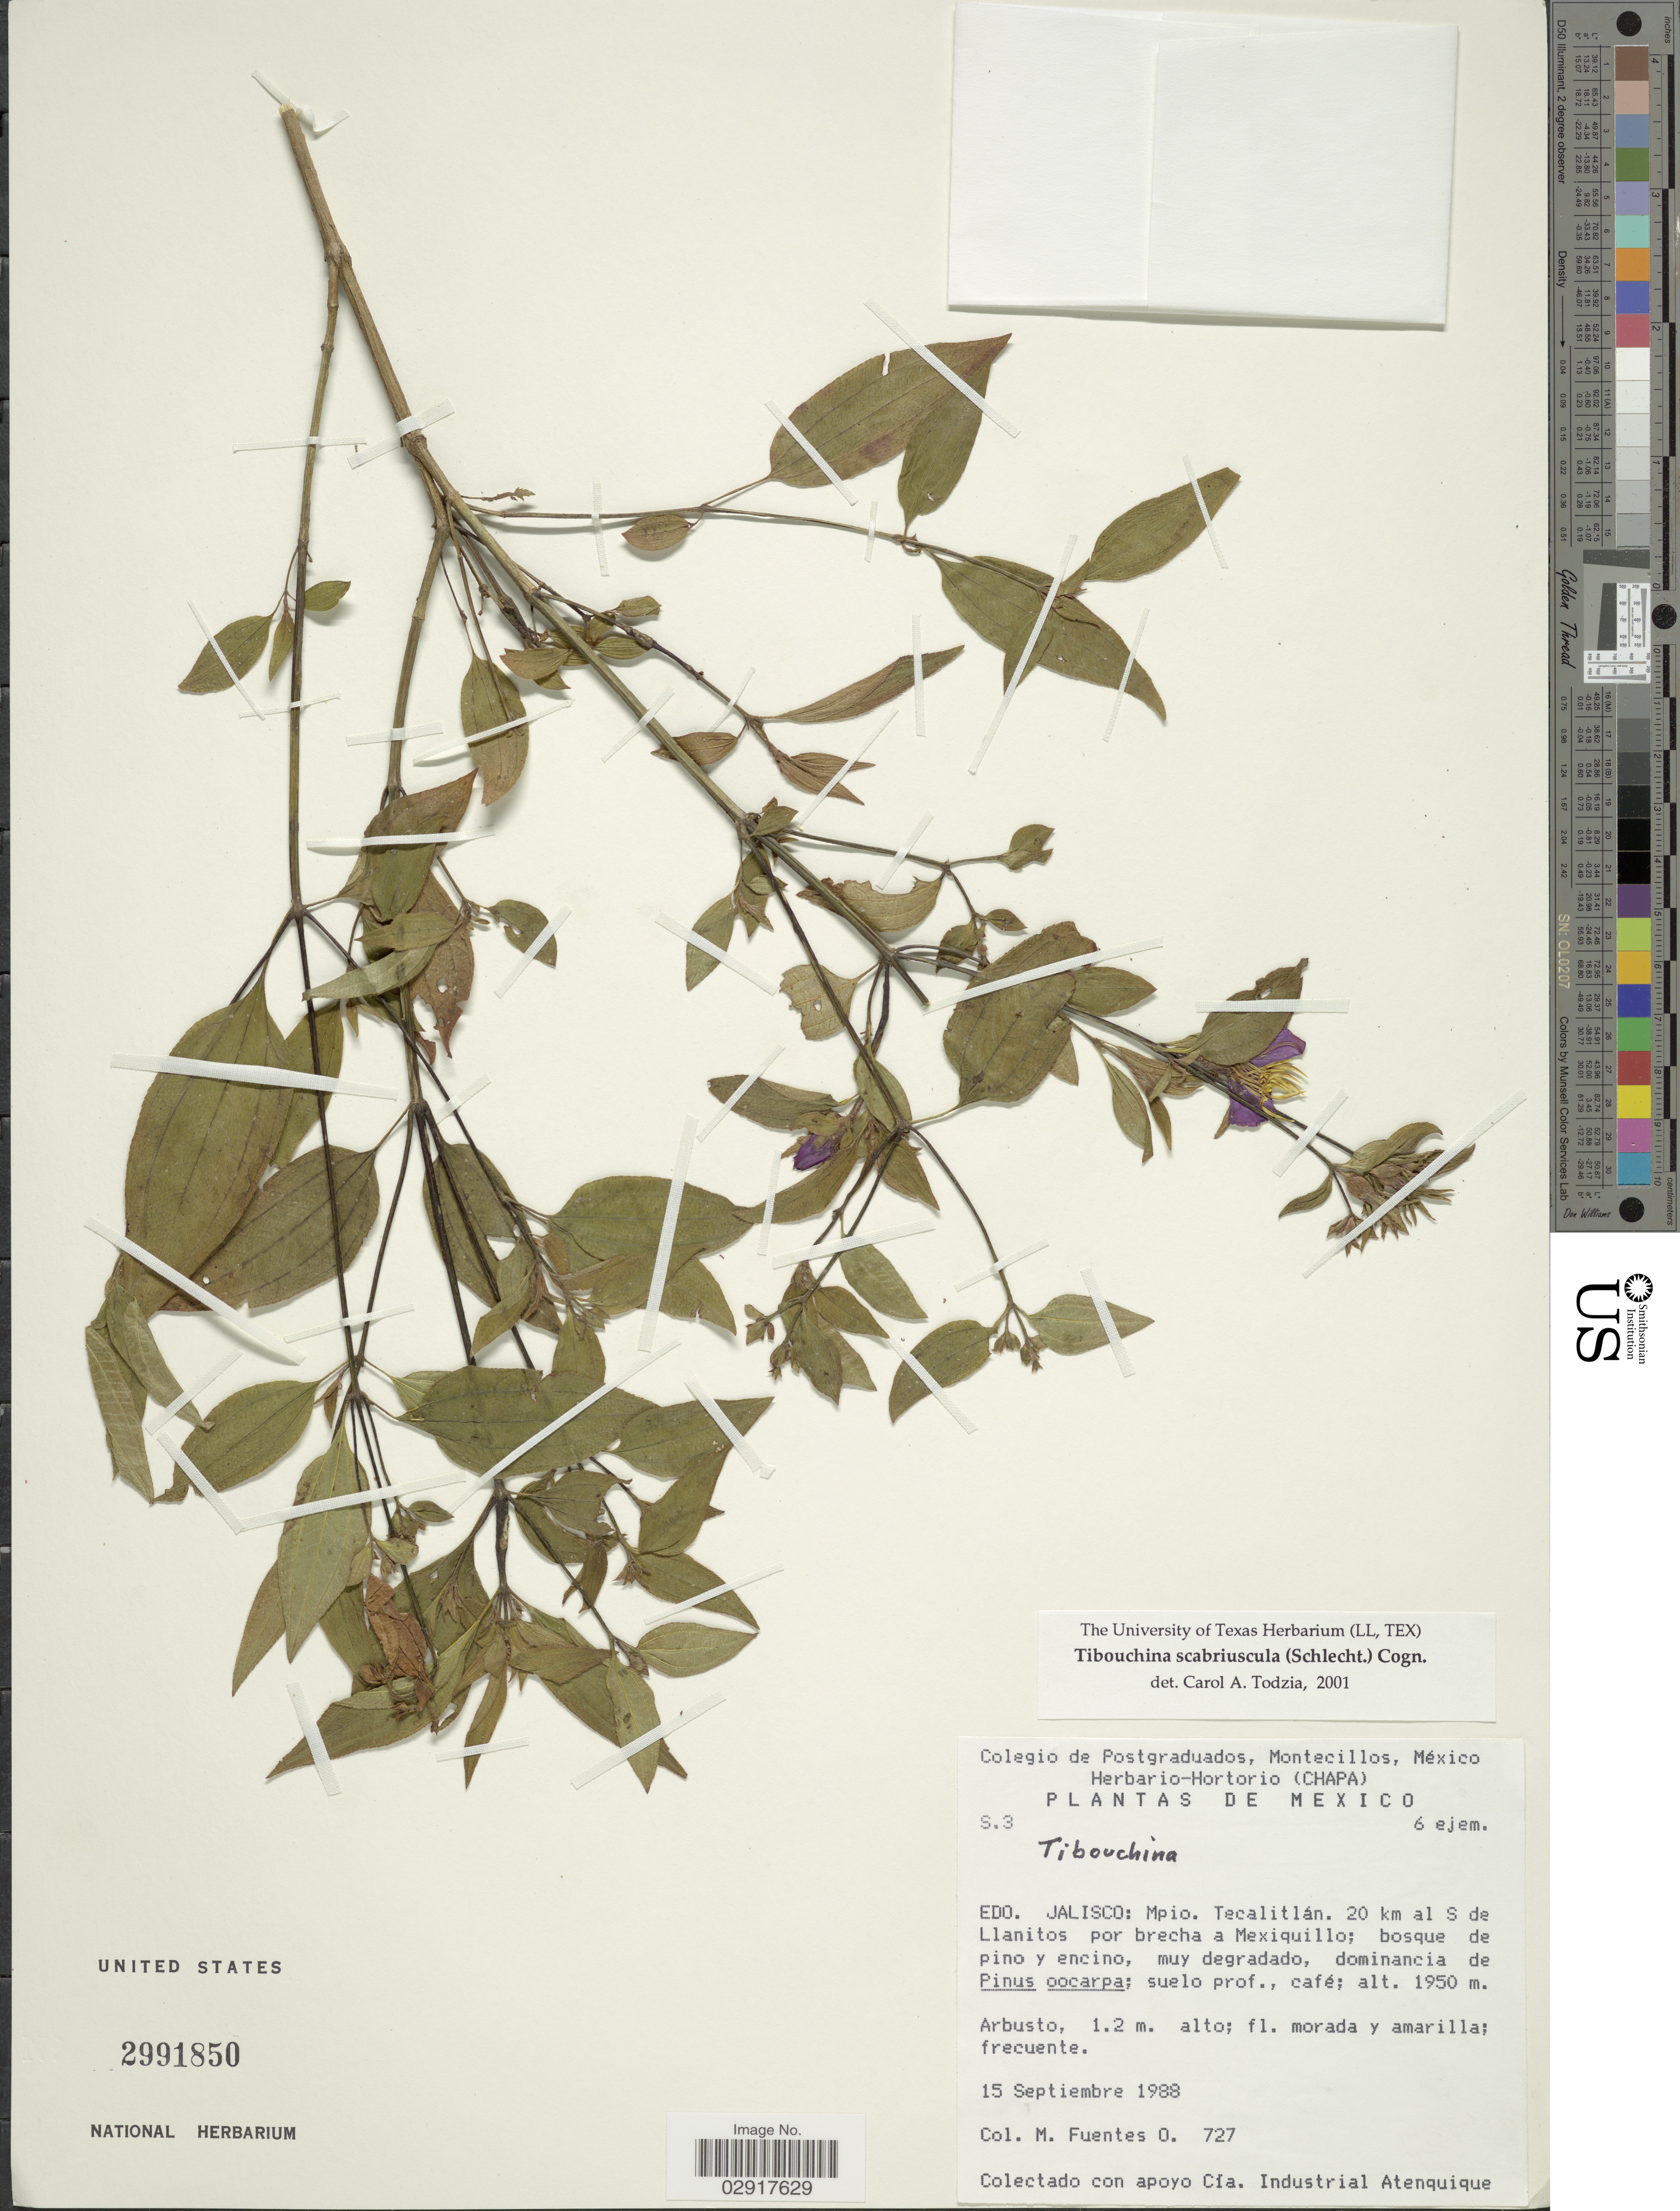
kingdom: Plantae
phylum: Tracheophyta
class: Magnoliopsida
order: Myrtales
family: Melastomataceae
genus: Chaetogastra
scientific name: Chaetogastra scabriuscula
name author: (Schltdl.) P.J.F. Guim. & Michelang.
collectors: M. Fuentes O.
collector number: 727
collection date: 1988-09-15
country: Mexico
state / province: Jalisco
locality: Edo. Jalisco: Mpio. Tecalitlán. 20 km al S Llanitos por brecha a Mexiquillo.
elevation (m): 1950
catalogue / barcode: US 2991850